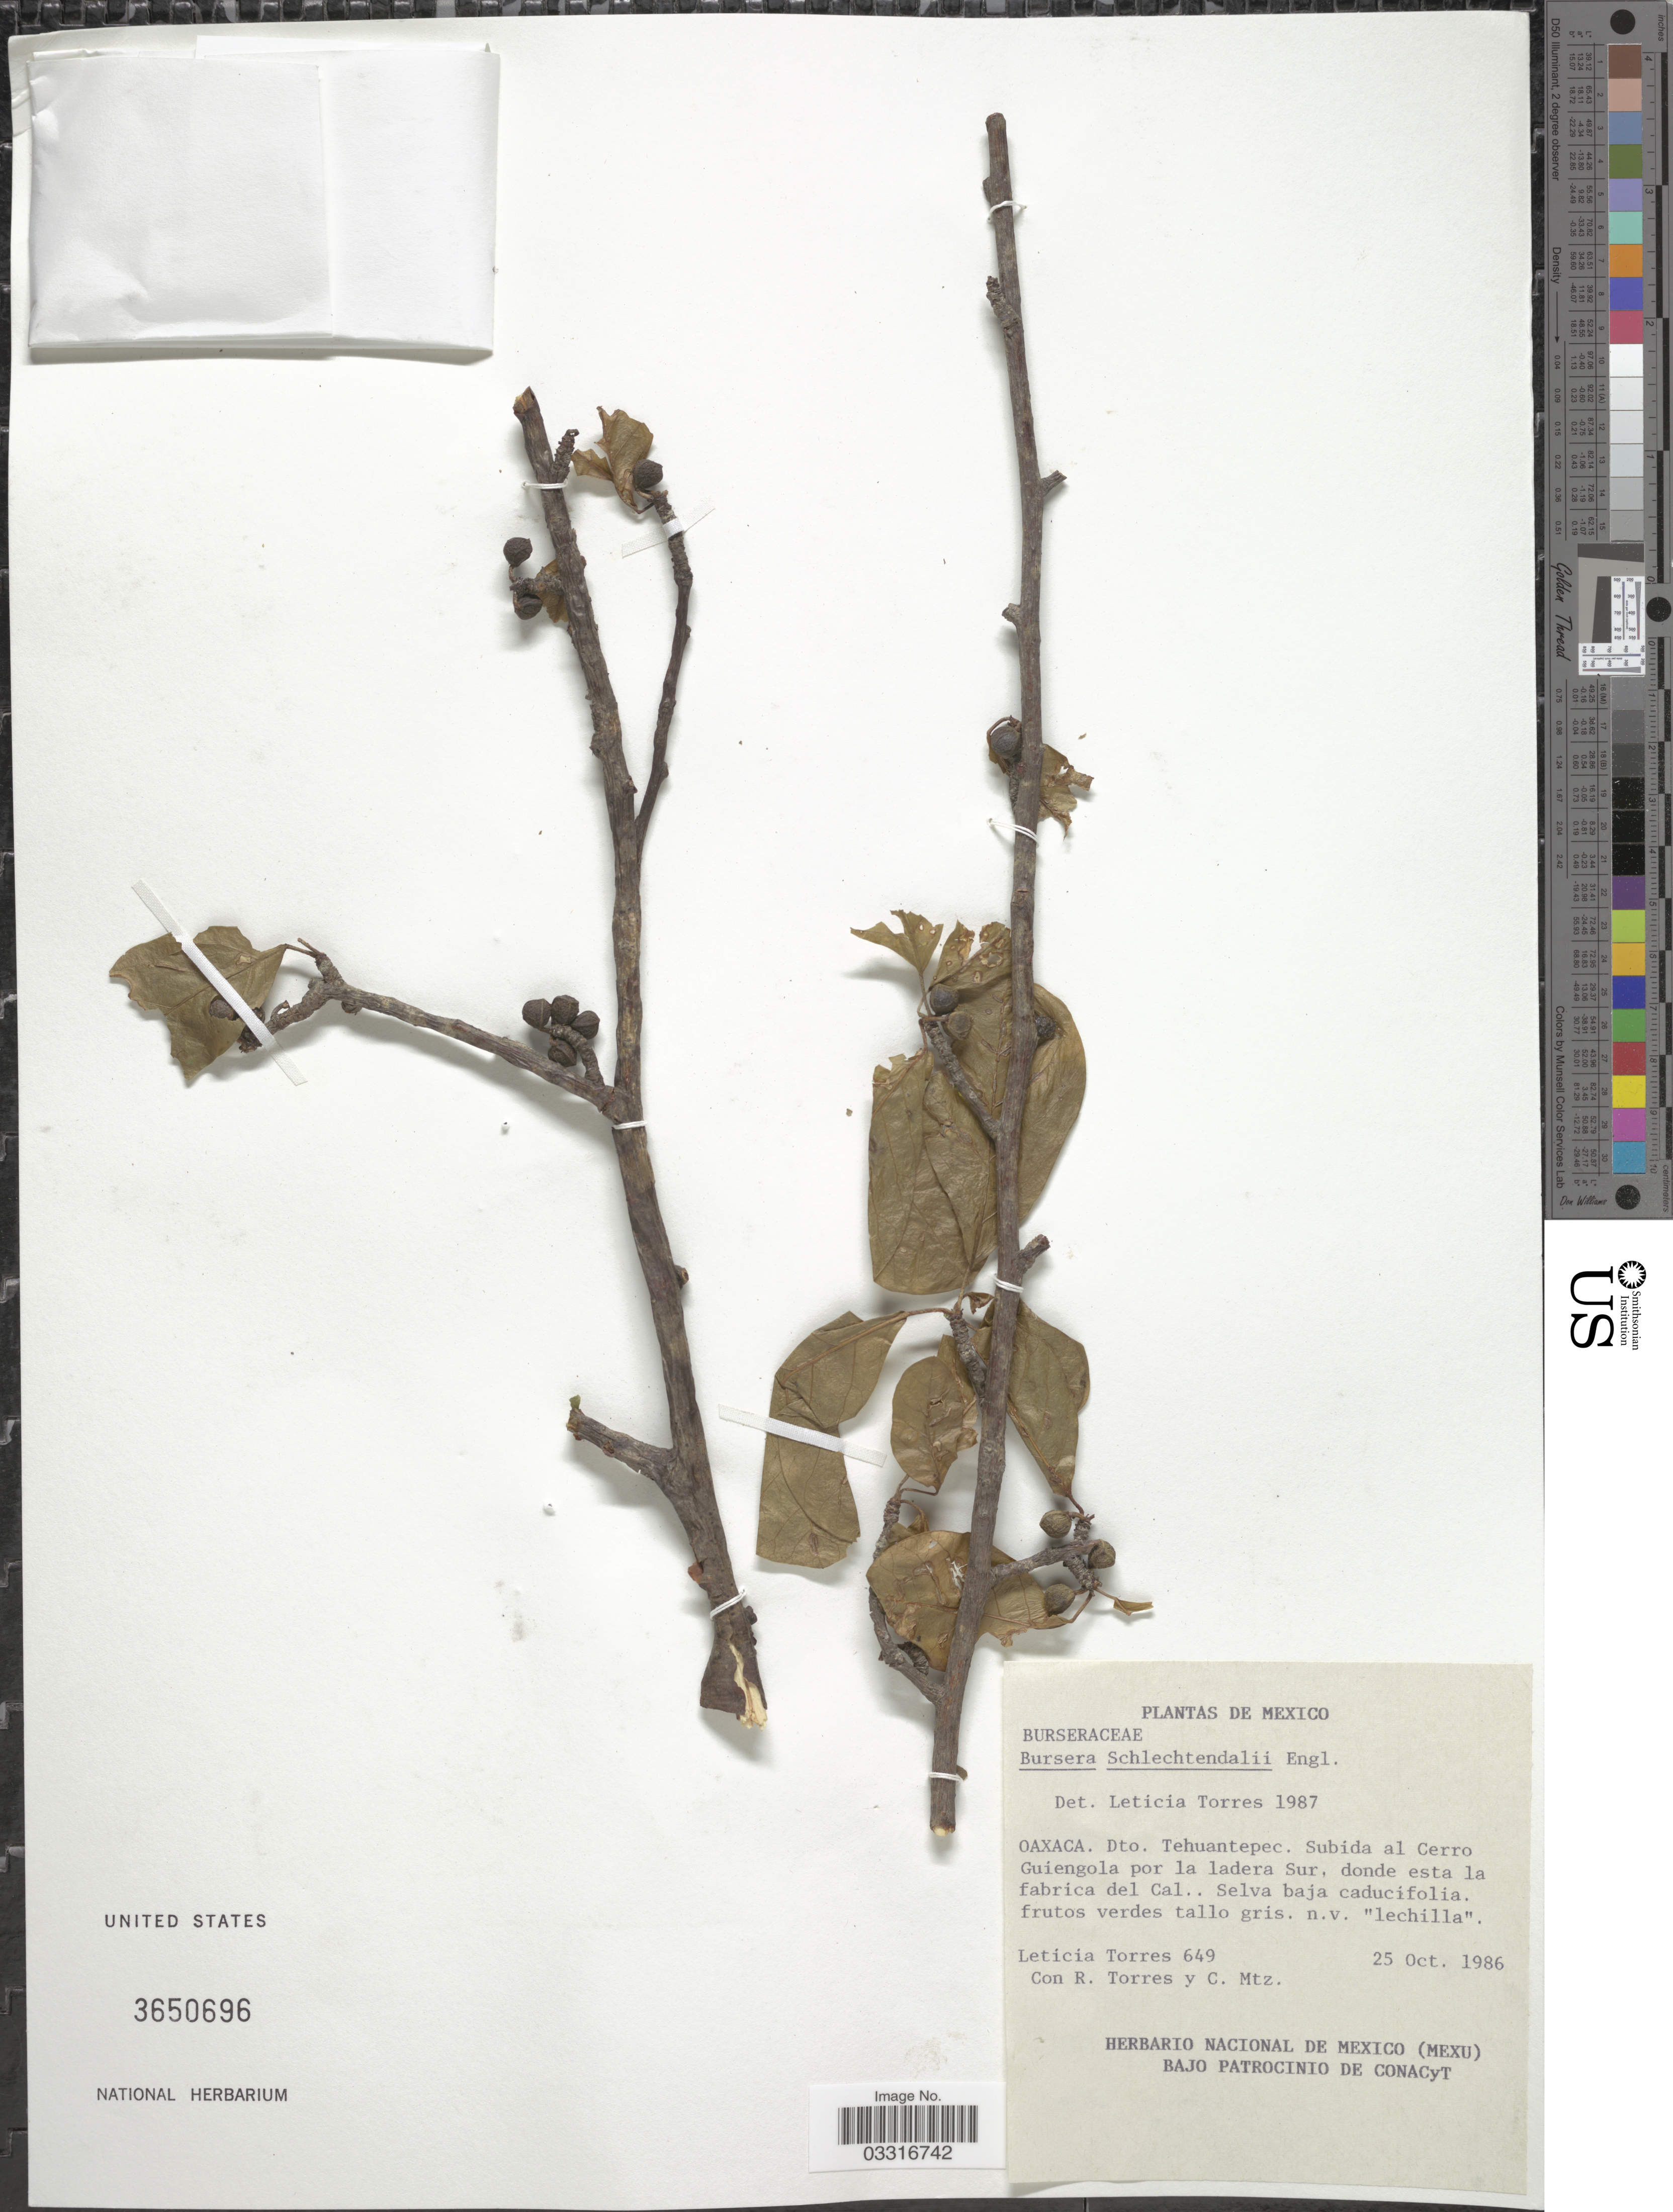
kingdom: Plantae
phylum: Tracheophyta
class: Magnoliopsida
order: Sapindales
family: Burseraceae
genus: Bursera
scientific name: Bursera schlechtendalii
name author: Engl.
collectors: L. Torres, R. Torres & Mtz. C.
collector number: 649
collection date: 1986-10-25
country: Mexico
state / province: Oaxaca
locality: Dto. Tehuantepec. Subida al Cerro Guiengola por la ladera Sur, donde esta la fabrica del Cal.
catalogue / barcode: US 3650696